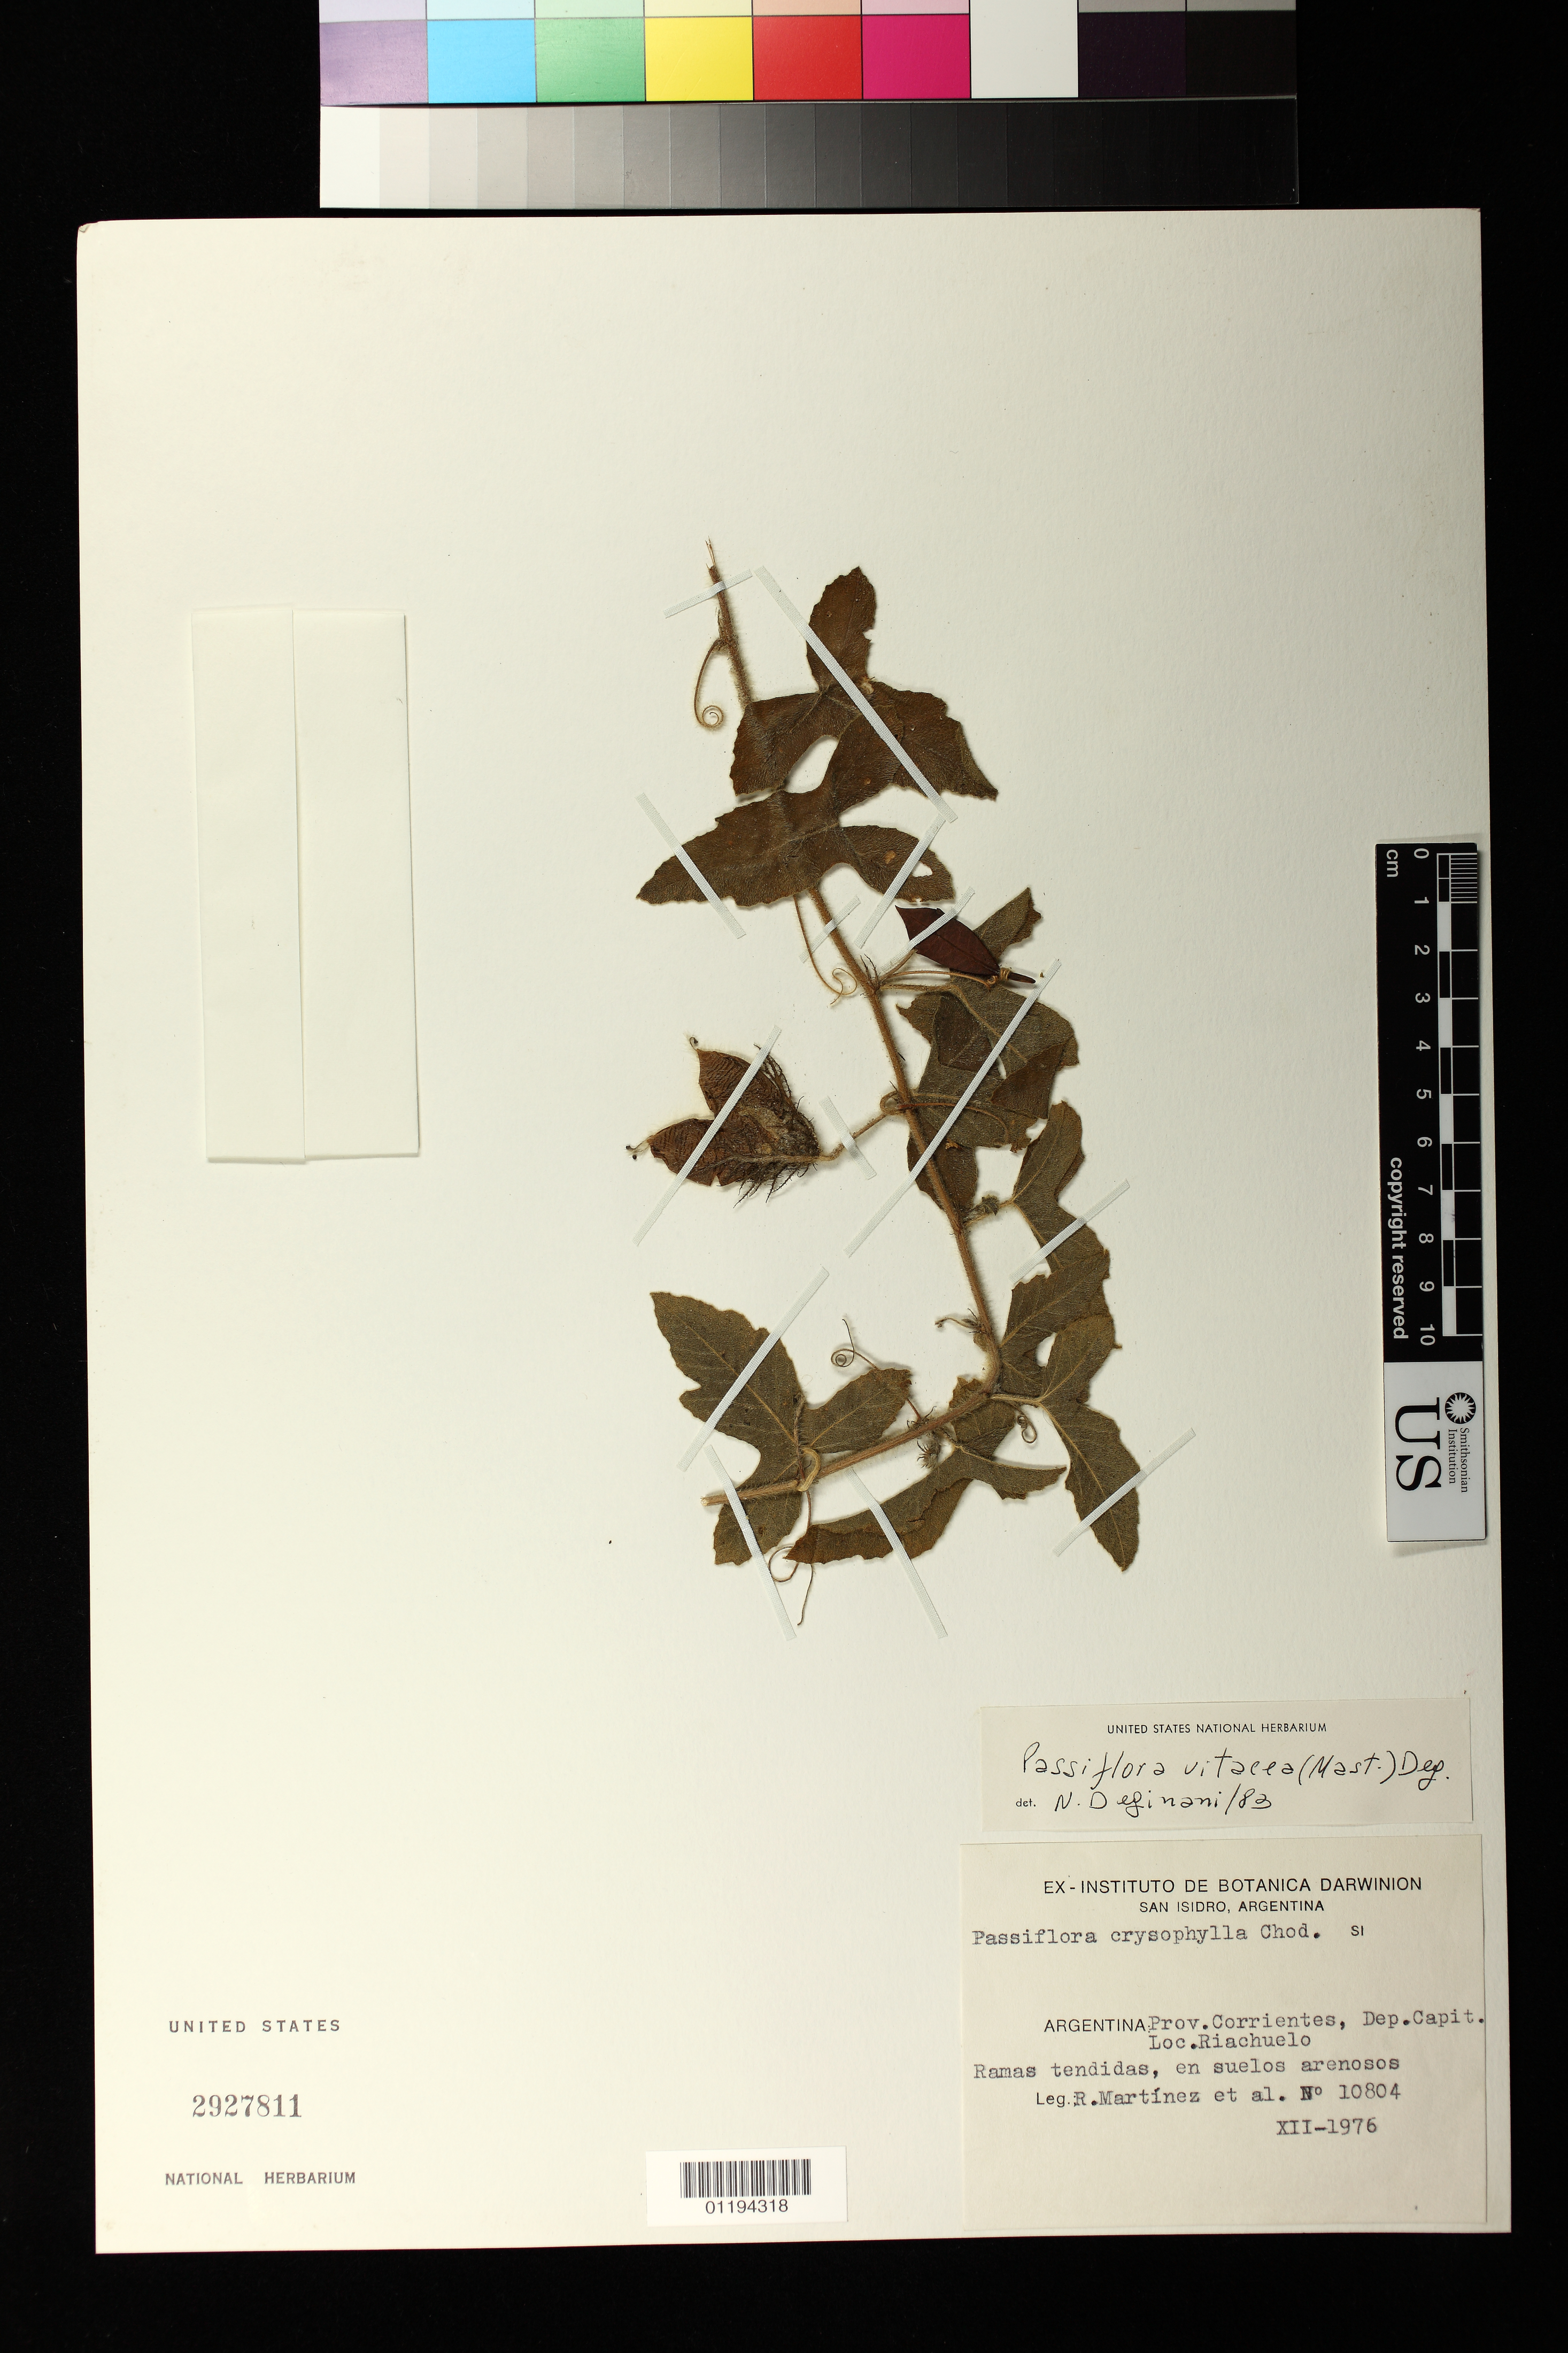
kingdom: Plantae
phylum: Tracheophyta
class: Magnoliopsida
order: Malpighiales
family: Passifloraceae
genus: Passiflora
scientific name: Passiflora chrysophylla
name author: Chodat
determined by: Svoboda, H. T.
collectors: R. Martinez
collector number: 10804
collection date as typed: Dec 1976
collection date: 1976-12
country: Argentina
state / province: Corrientes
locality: Prov. Corrientes, Dep. Capit., Loc. Riachuelo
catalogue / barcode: US 2927811